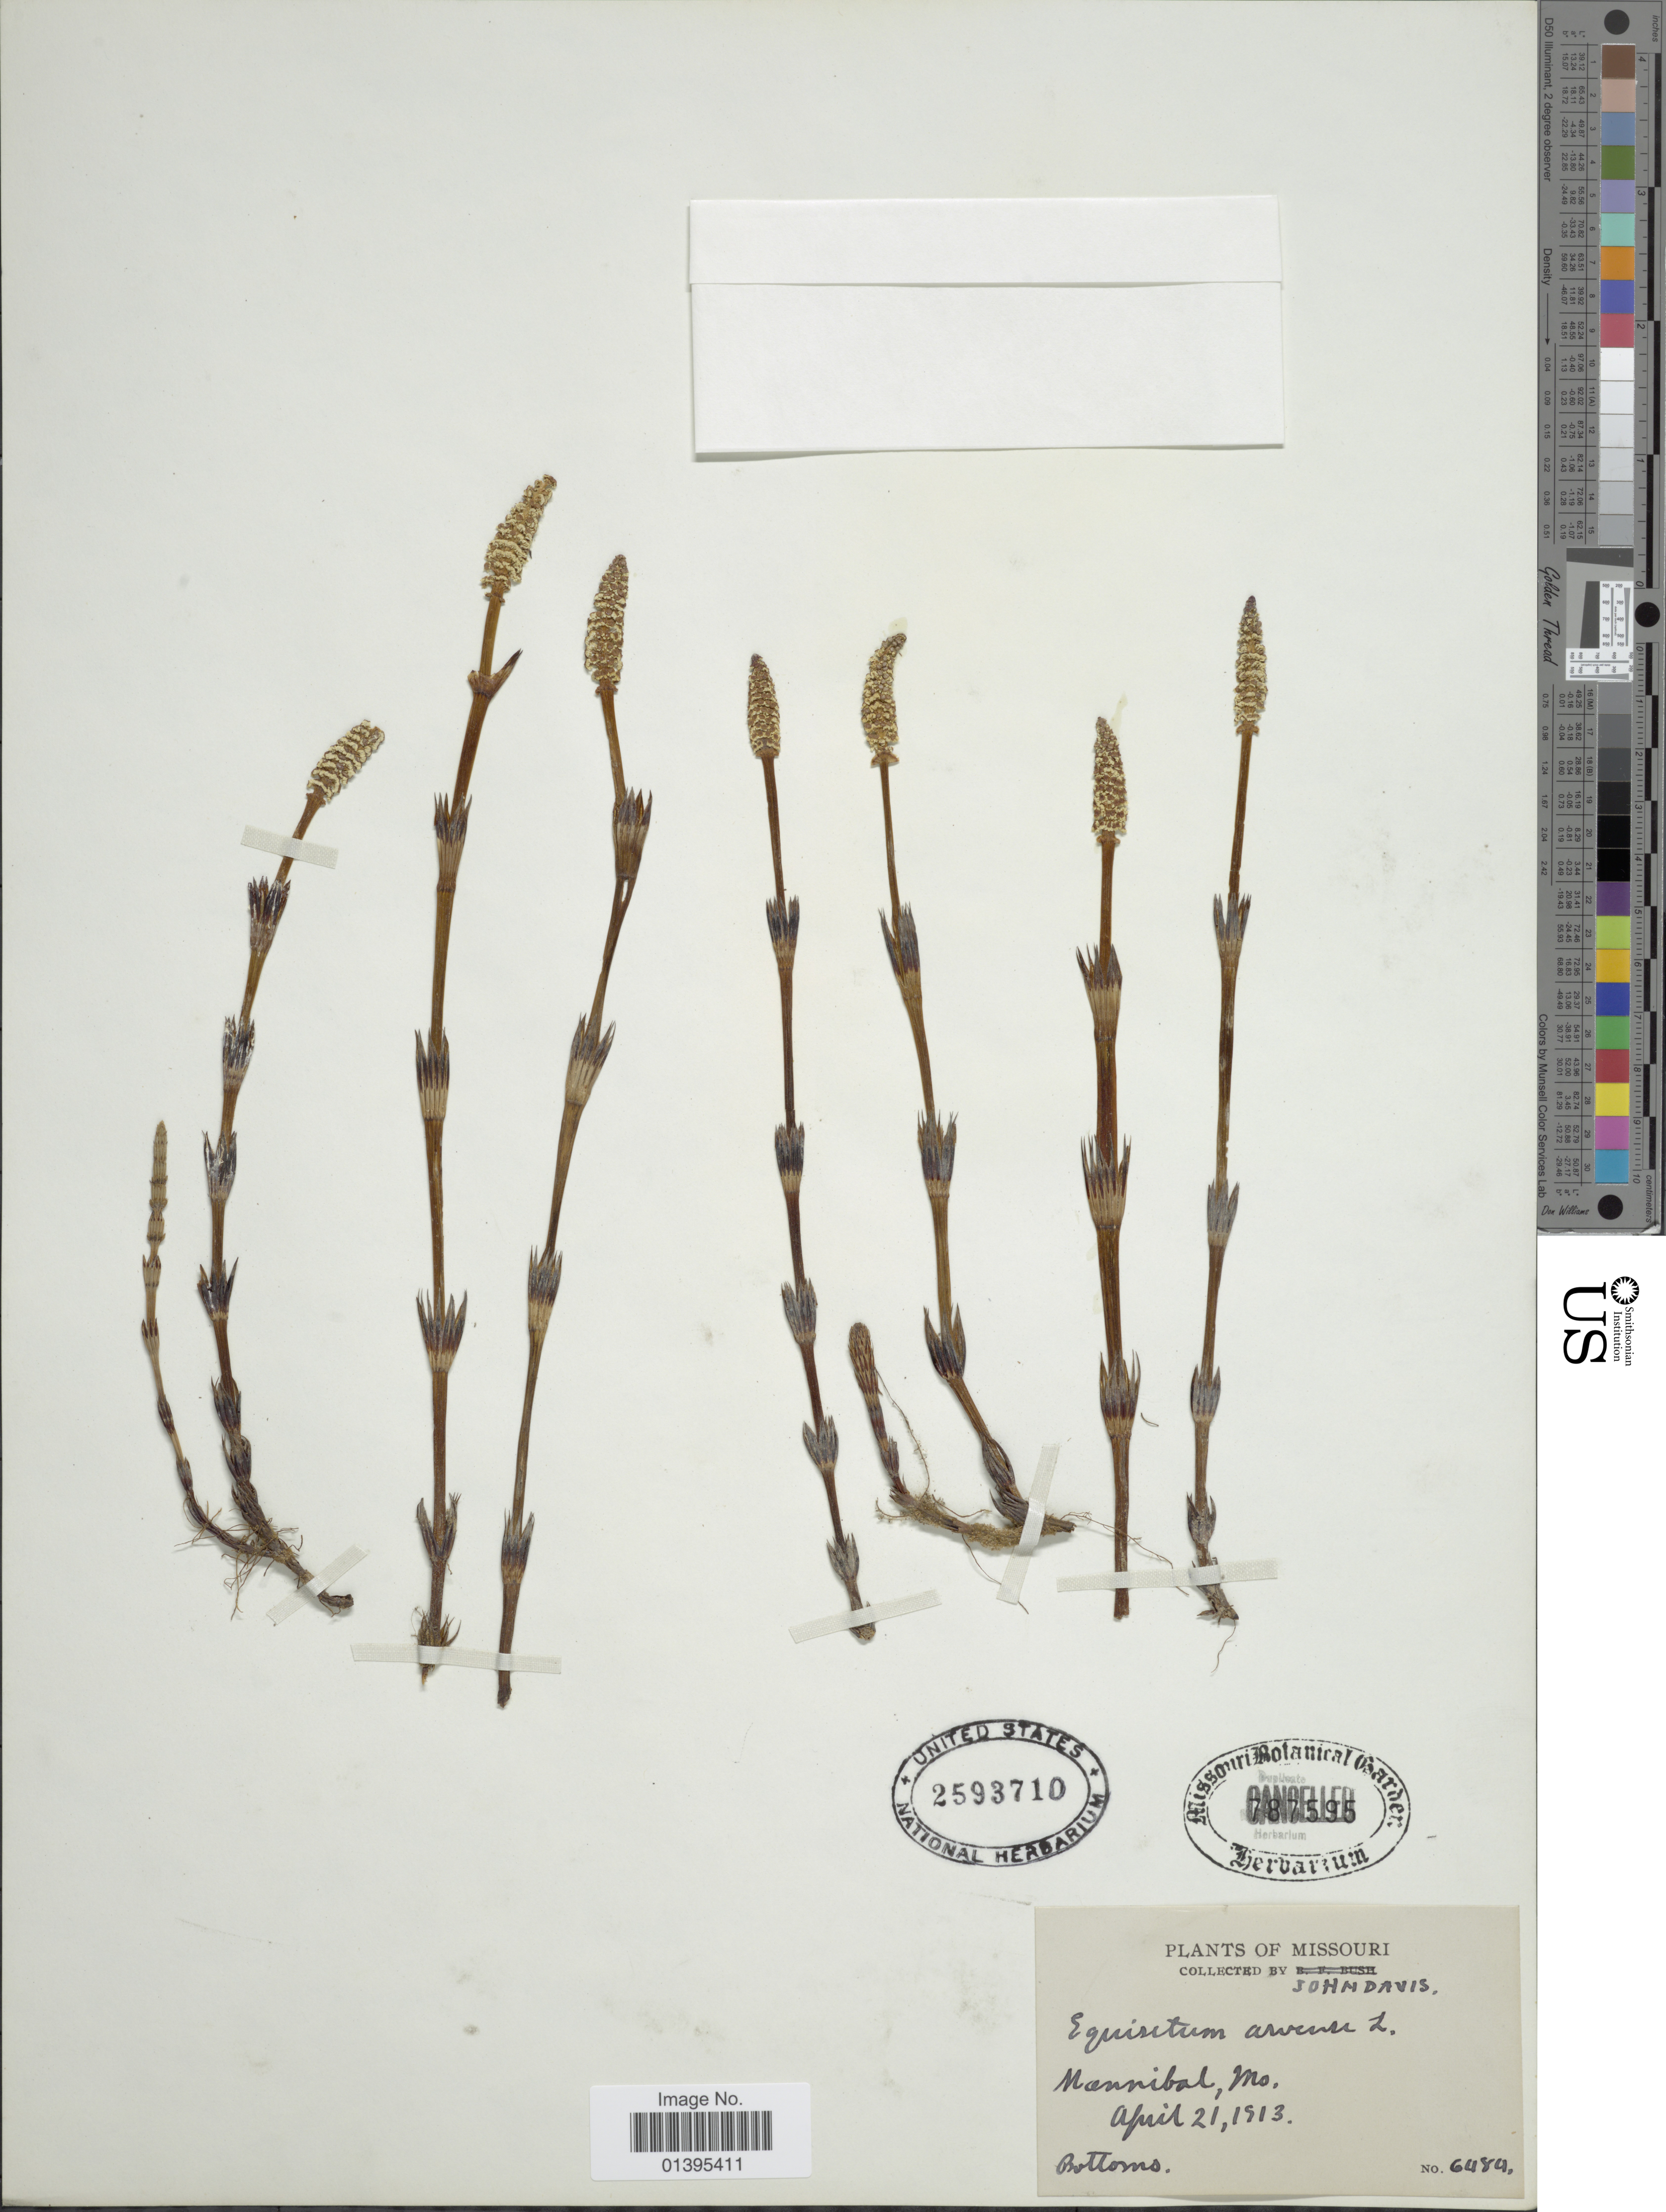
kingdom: Plantae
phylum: Tracheophyta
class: Polypodiopsida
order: Equisetales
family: Equisetaceae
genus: Equisetum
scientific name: Equisetum arvense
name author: L.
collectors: J. Davis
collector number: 6484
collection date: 1913-04-21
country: United States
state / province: Missouri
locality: Hannibal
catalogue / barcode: US 2593710